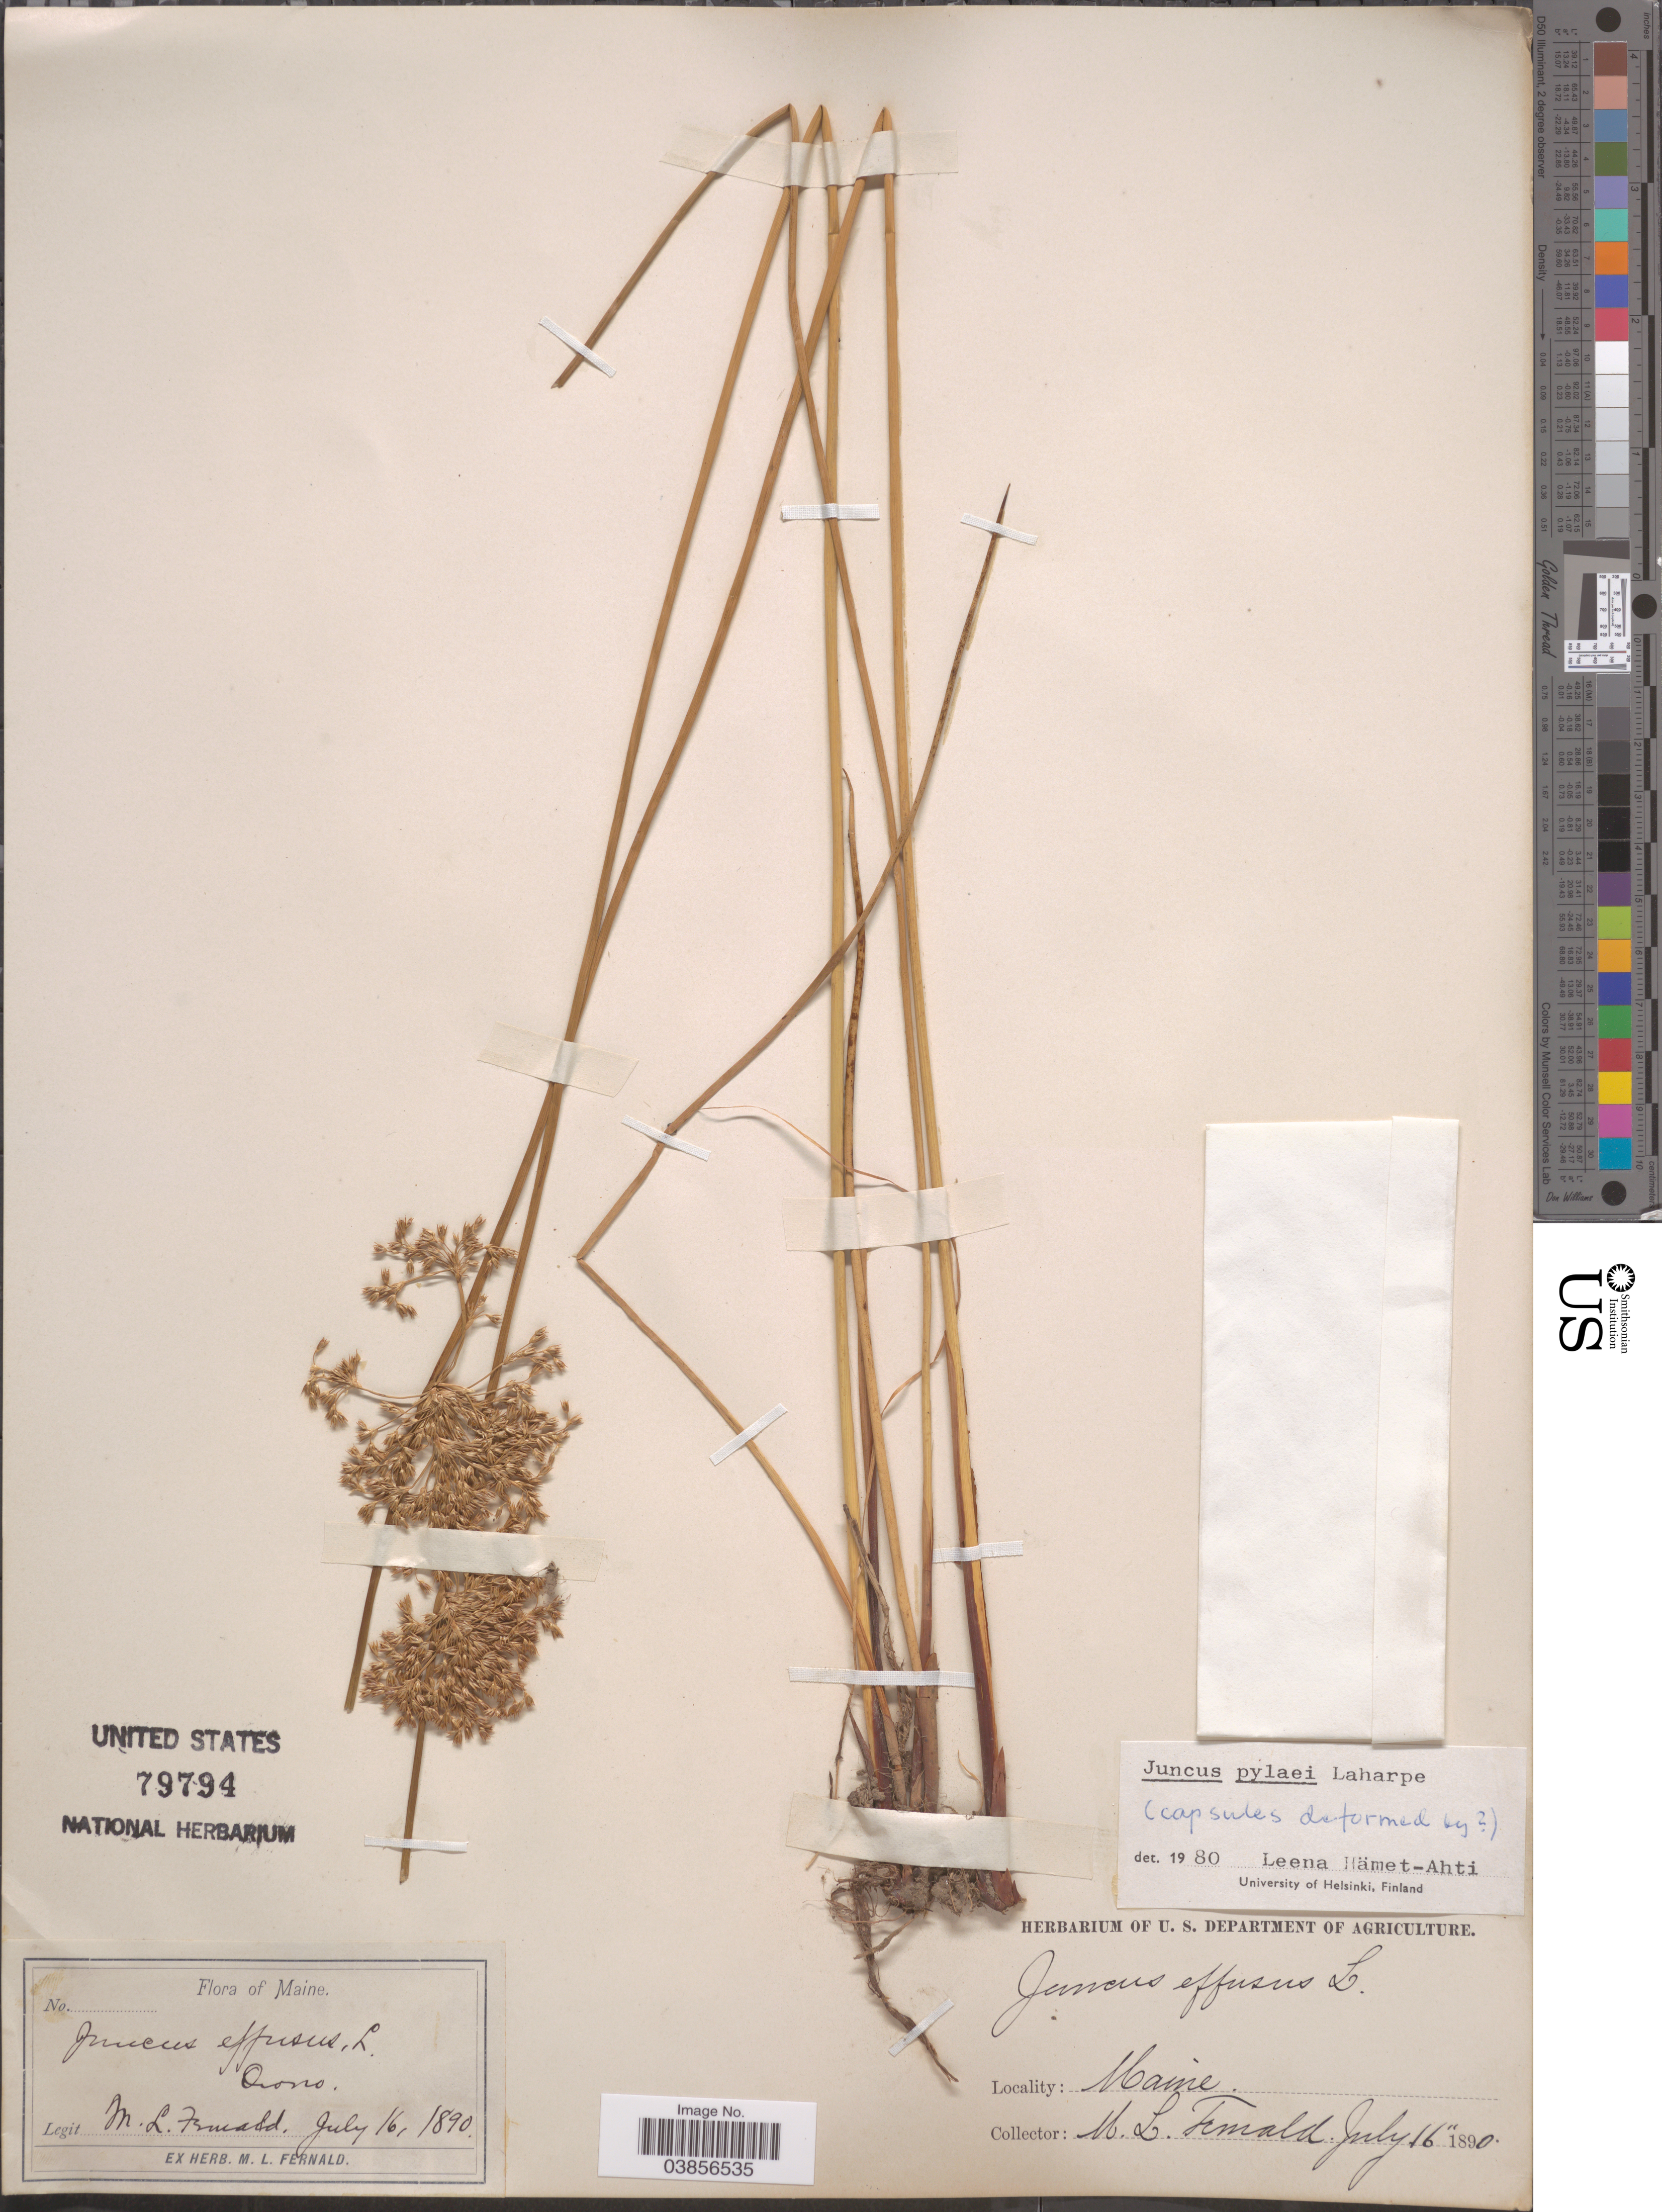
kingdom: Plantae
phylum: Tracheophyta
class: Liliopsida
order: Poales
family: Juncaceae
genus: Juncus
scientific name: Juncus pylaei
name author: Laharpe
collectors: M. L. Fernald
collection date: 1890-07-16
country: United States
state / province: Maine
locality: Orono.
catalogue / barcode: US 79794